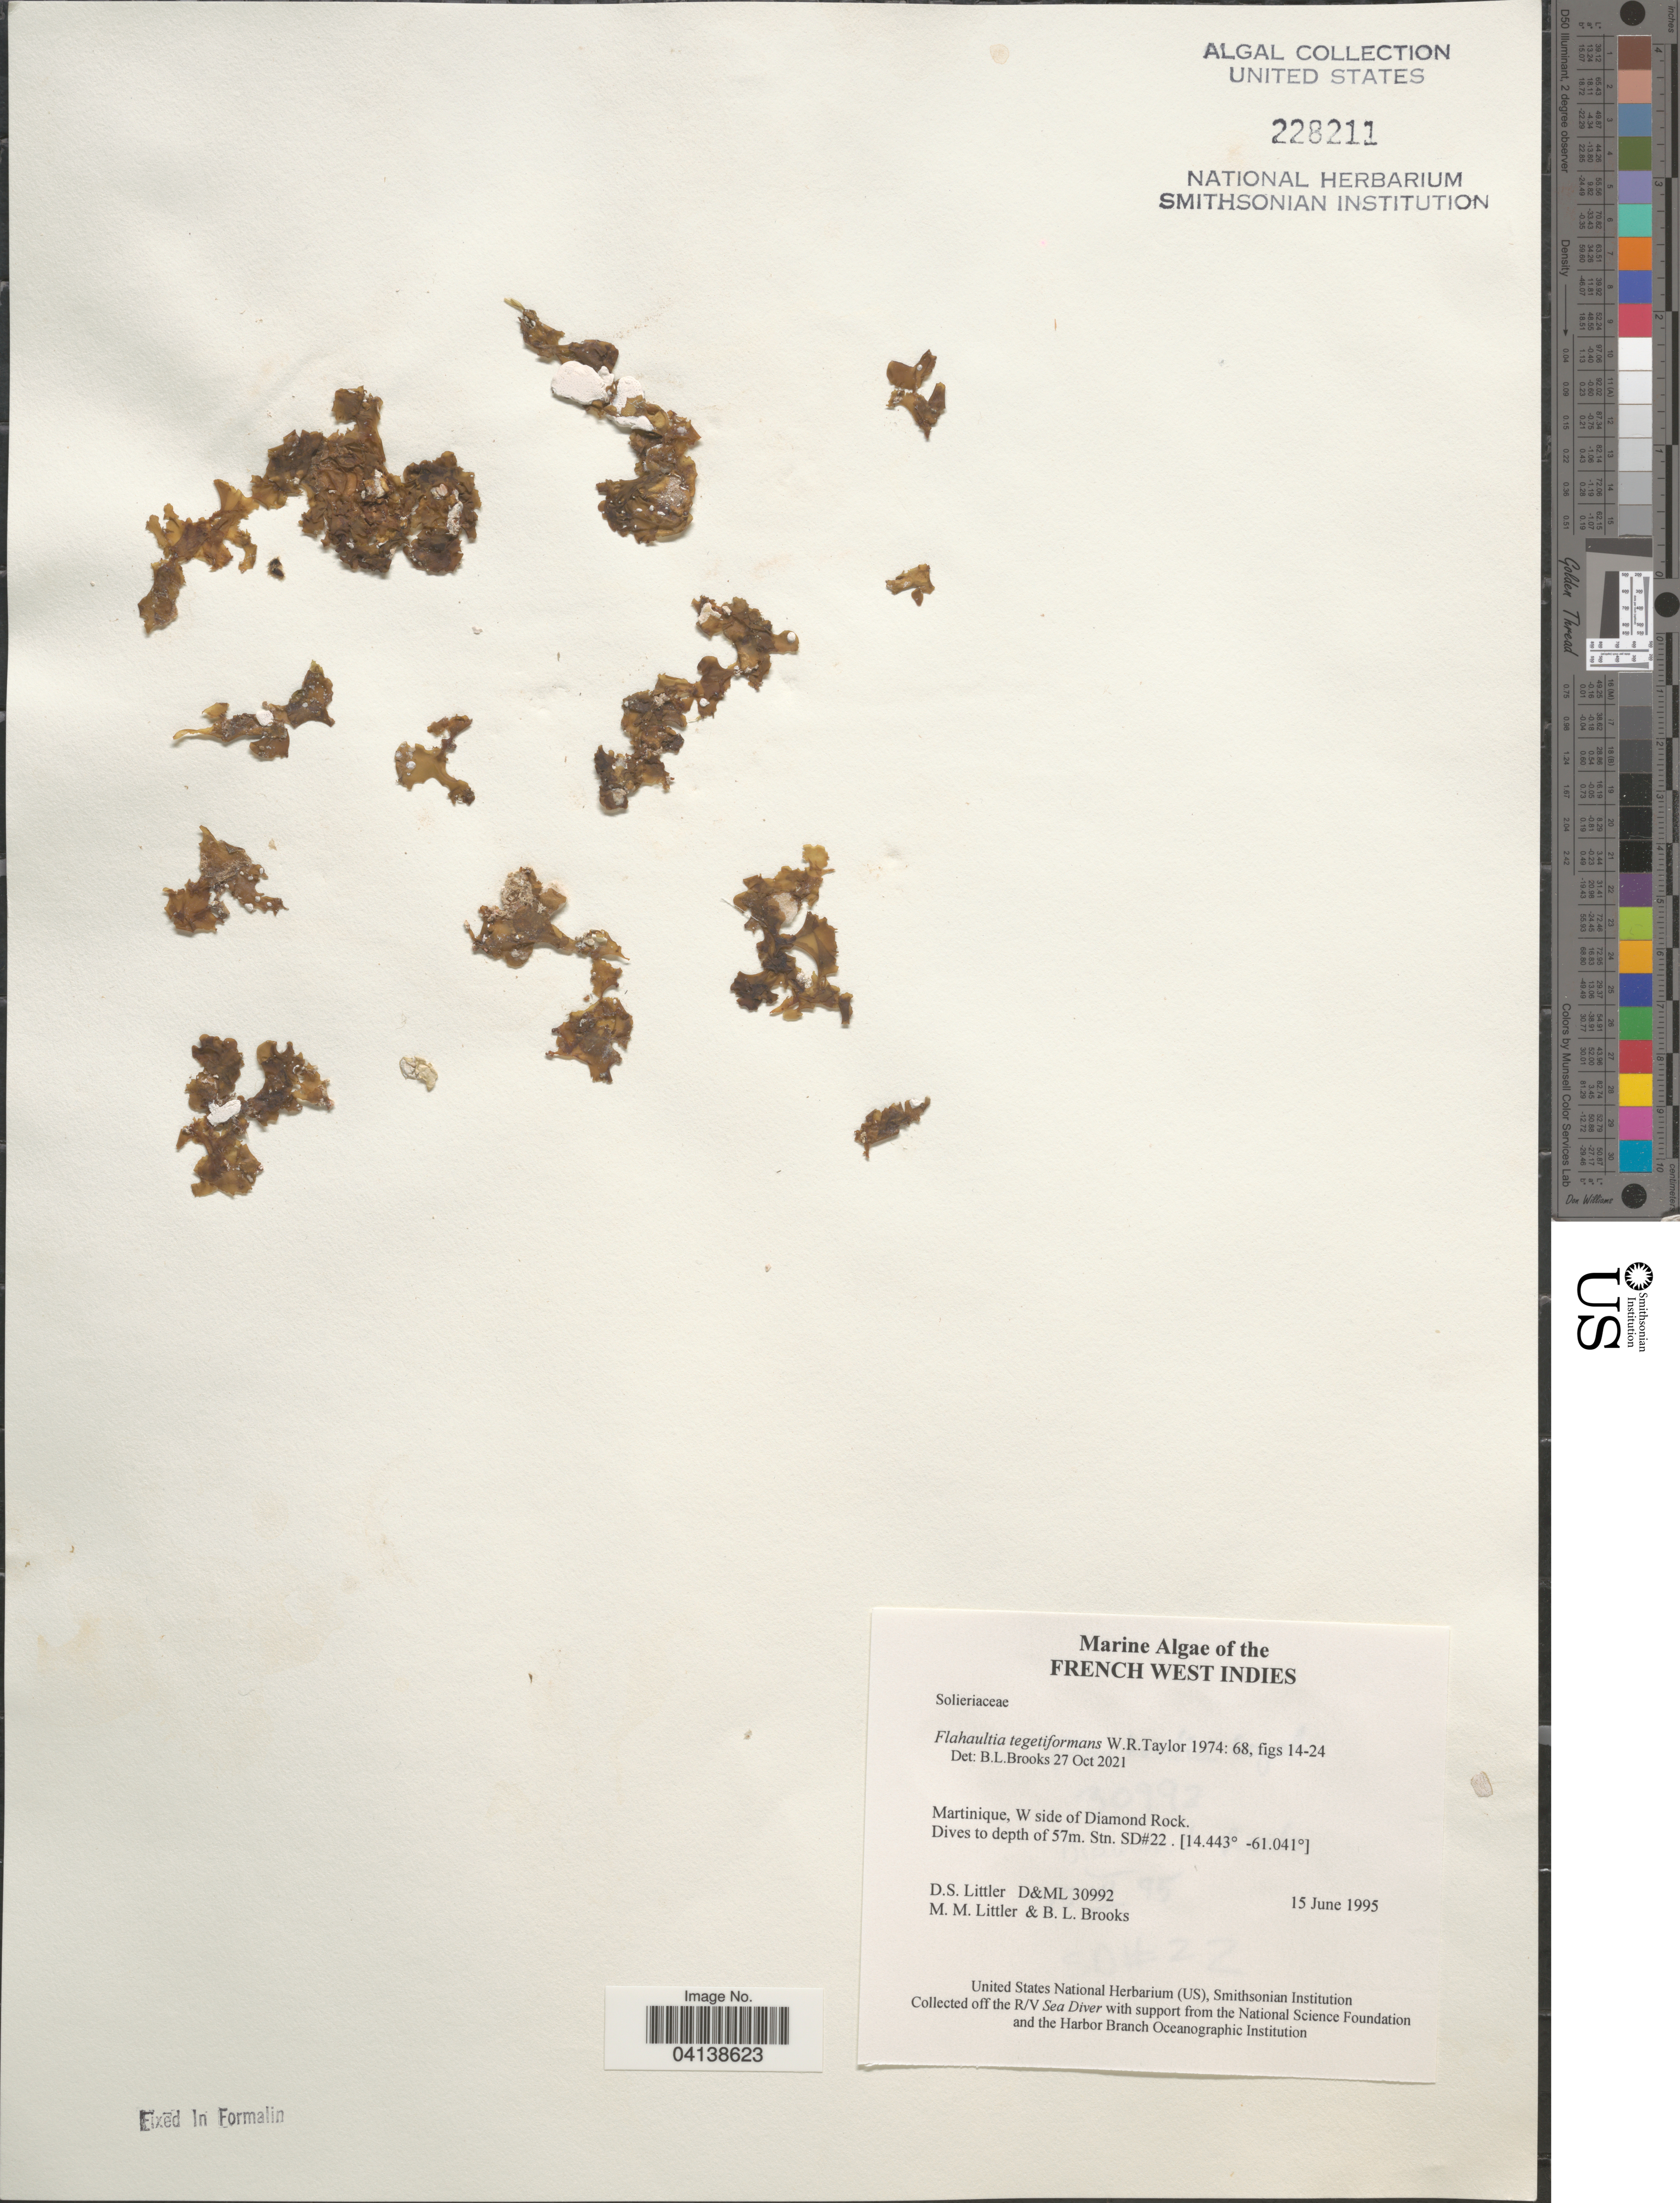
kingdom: Plantae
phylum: Rhodophyta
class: Florideophyceae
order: Gigartinales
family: Solieriaceae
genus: Flahaultia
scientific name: Flahaultia tegetiformans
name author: W.R. Taylor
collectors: D. S. Littler & B. Brooks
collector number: D&ML30992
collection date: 1995-06-15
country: Martinique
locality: French West Indies. W side of Diamond Rock. Stn. SD#22.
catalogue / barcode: US 228211